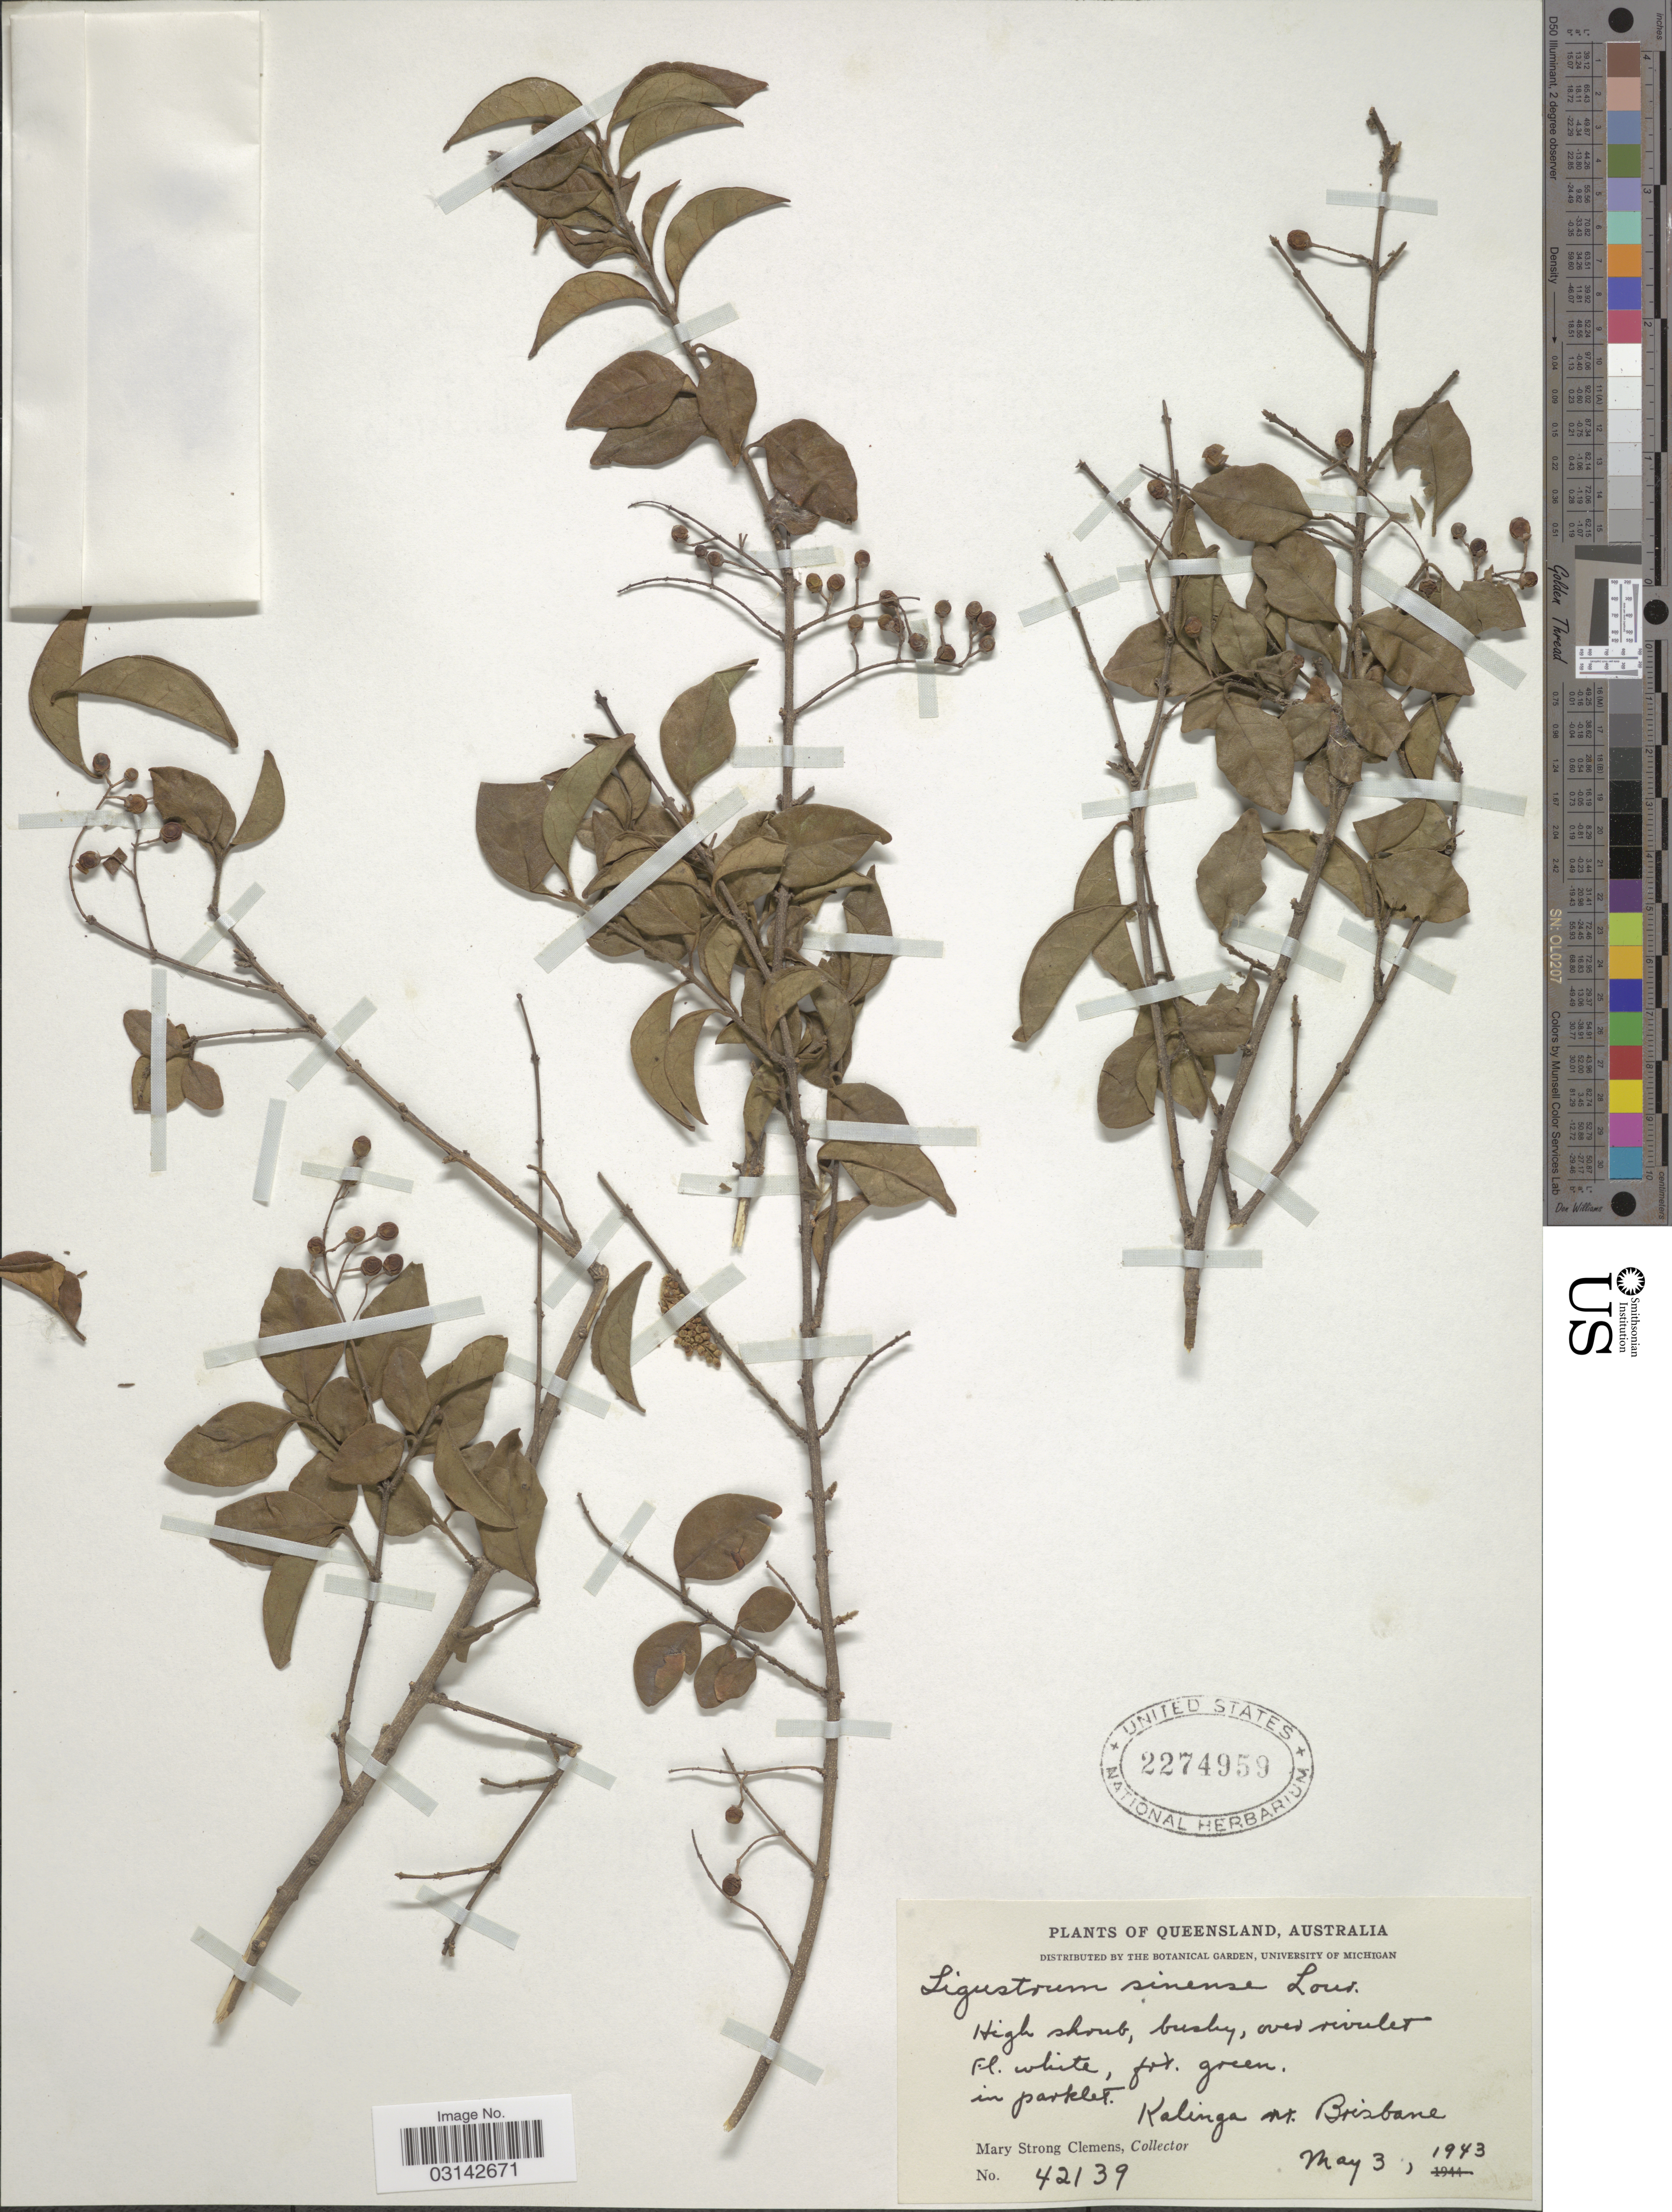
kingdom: Plantae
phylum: Tracheophyta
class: Magnoliopsida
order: Lamiales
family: Oleaceae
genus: Ligustrum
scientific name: Ligustrum sinense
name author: Lour.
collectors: M. S. Clemens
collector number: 42139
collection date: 1943-05-03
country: Australia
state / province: Queensland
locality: Kalinga mt Brisbane.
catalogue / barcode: US 2274959